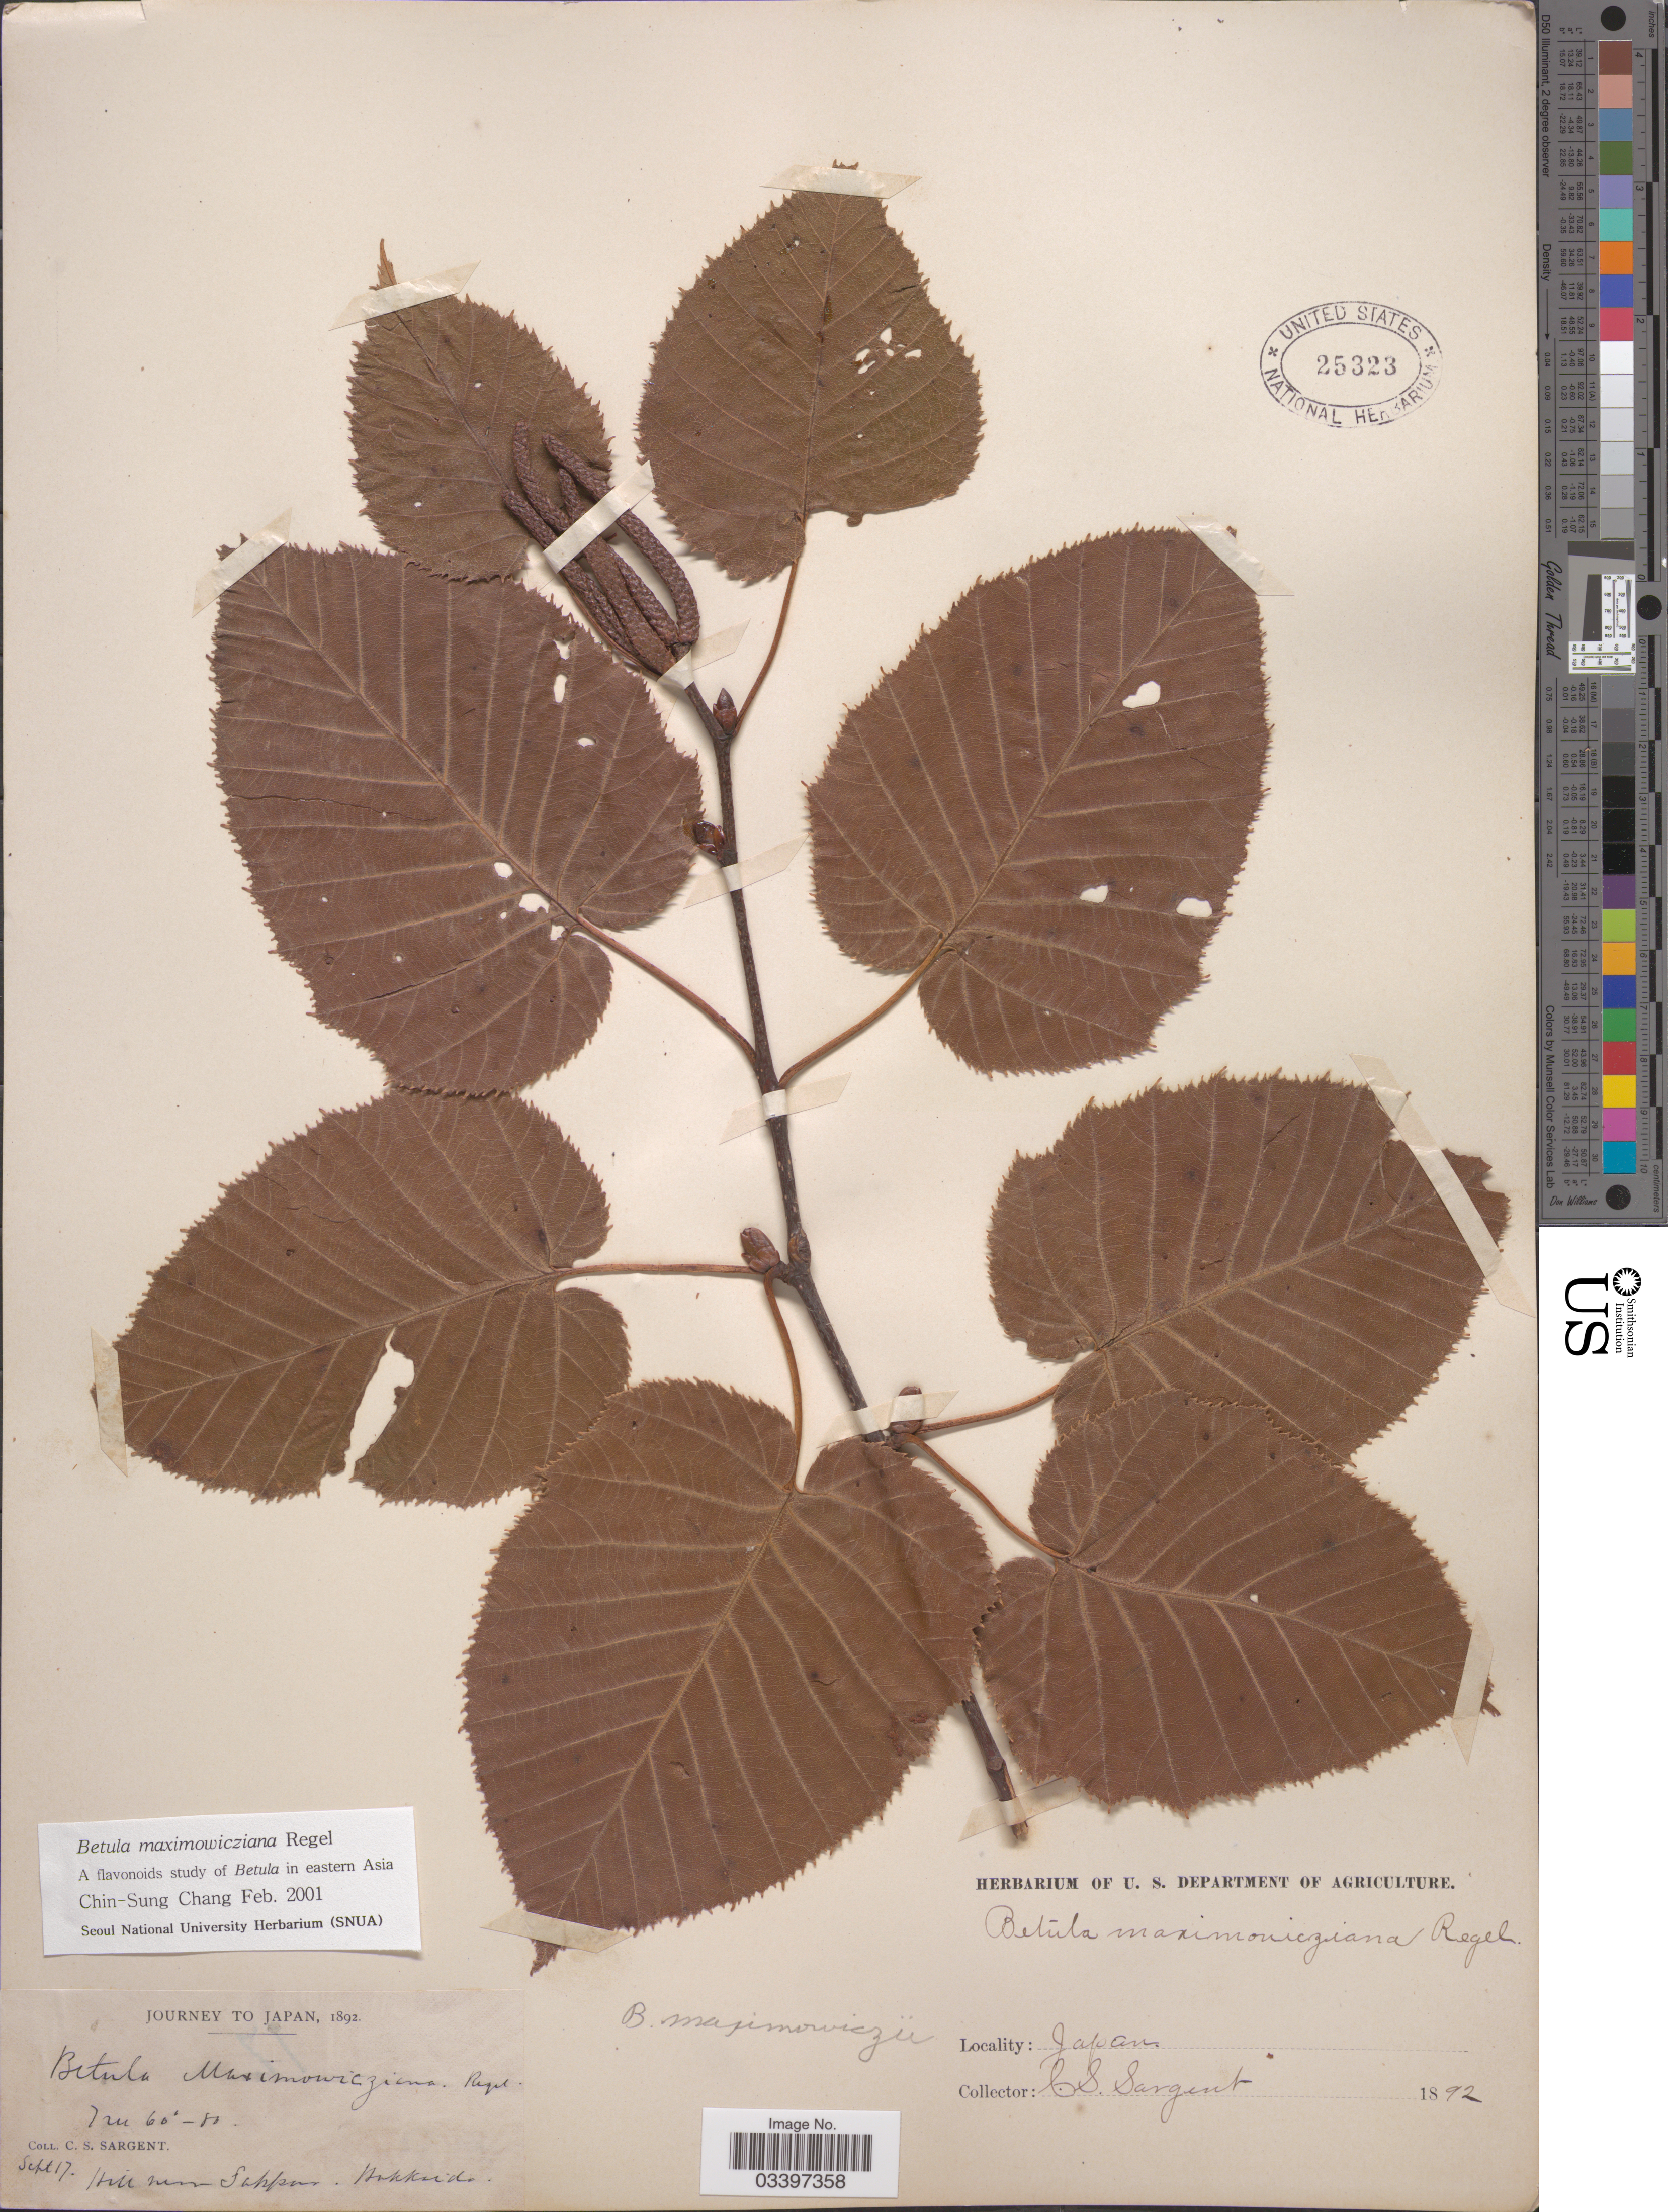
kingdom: Plantae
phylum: Tracheophyta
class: Magnoliopsida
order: Fagales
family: Betulaceae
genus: Betula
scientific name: Betula maximowiczii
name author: Rupr.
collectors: C. S. Sargent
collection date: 1892-09-17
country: Japan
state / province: Hokkaidō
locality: Hill near Sapporo.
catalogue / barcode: US 25323